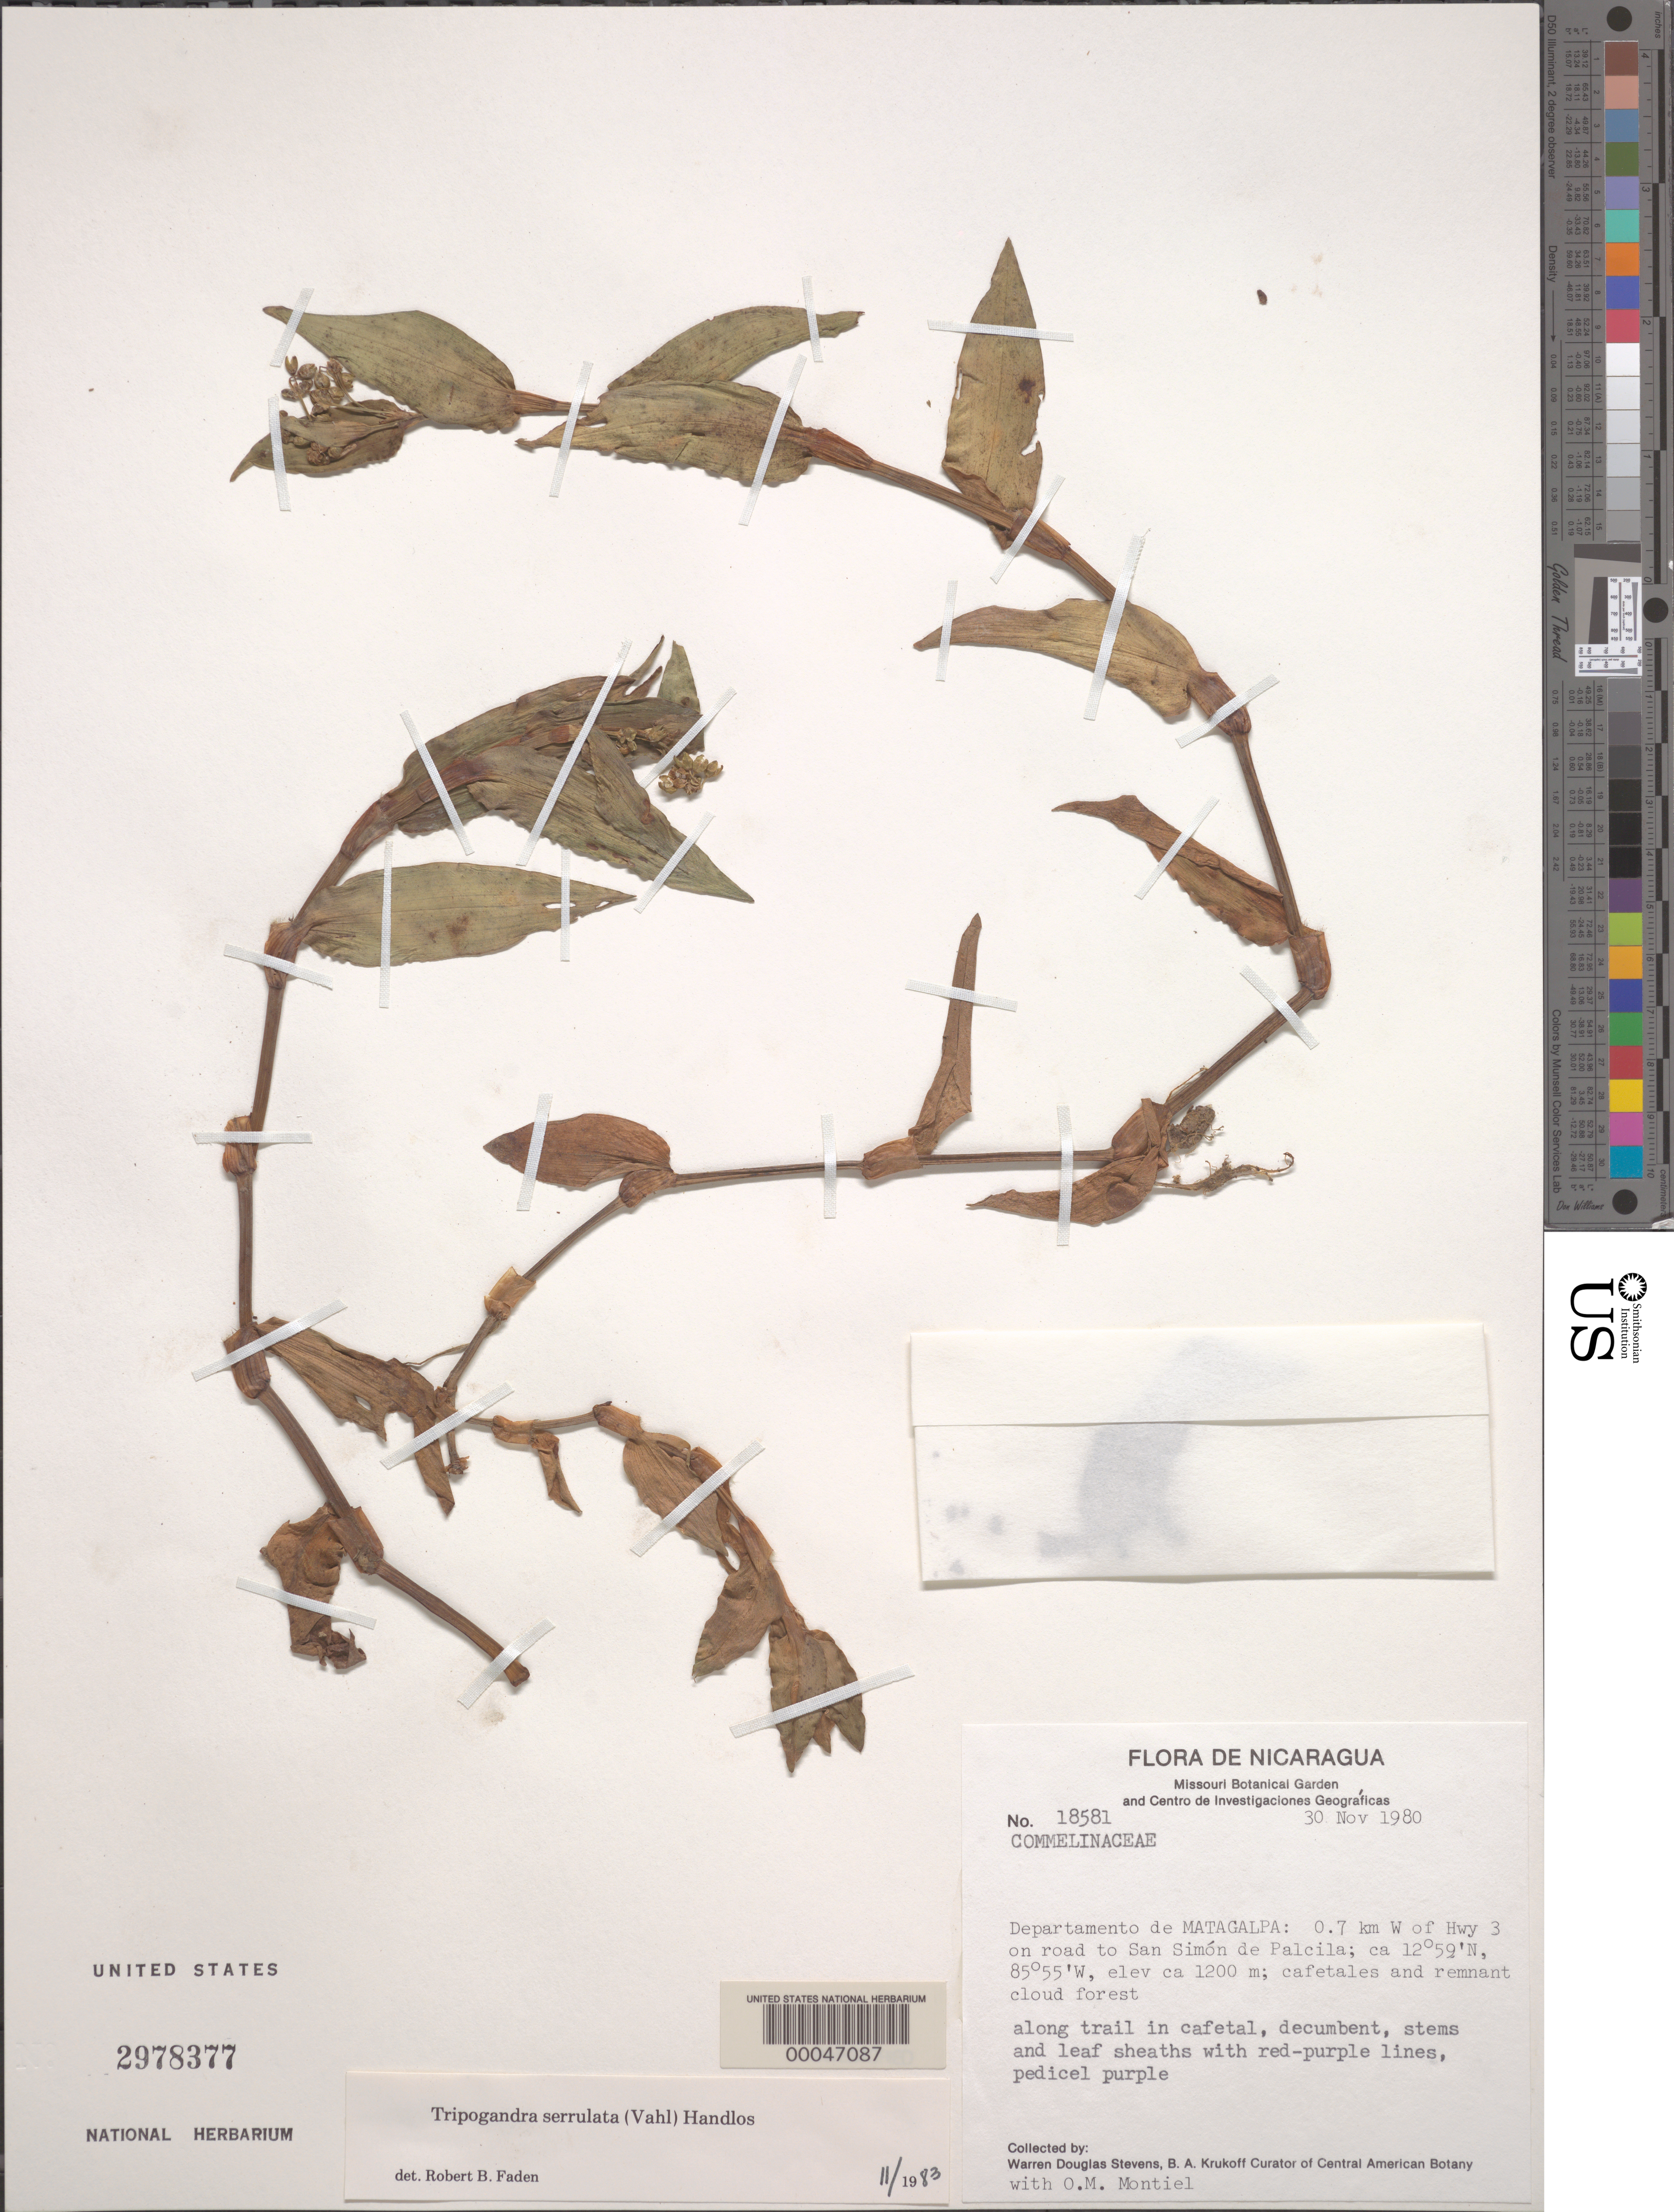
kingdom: Plantae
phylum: Tracheophyta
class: Liliopsida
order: Commelinales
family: Commelinaceae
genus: Tripogandra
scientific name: Tripogandra serrulata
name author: (Vahl) Handlos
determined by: Faden, Robert B., (US), Smithsonian Institution - National Museum of Natural History (UNITED STATES)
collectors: W. D. Stevens & O. Montiel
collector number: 18581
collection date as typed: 30 Nov 1980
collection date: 1980-11-30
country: Nicaragua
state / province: Matagalpa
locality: W of hwy 3, road to san simon de palcila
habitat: Trailside, cafetal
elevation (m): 1200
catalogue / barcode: US 2978377